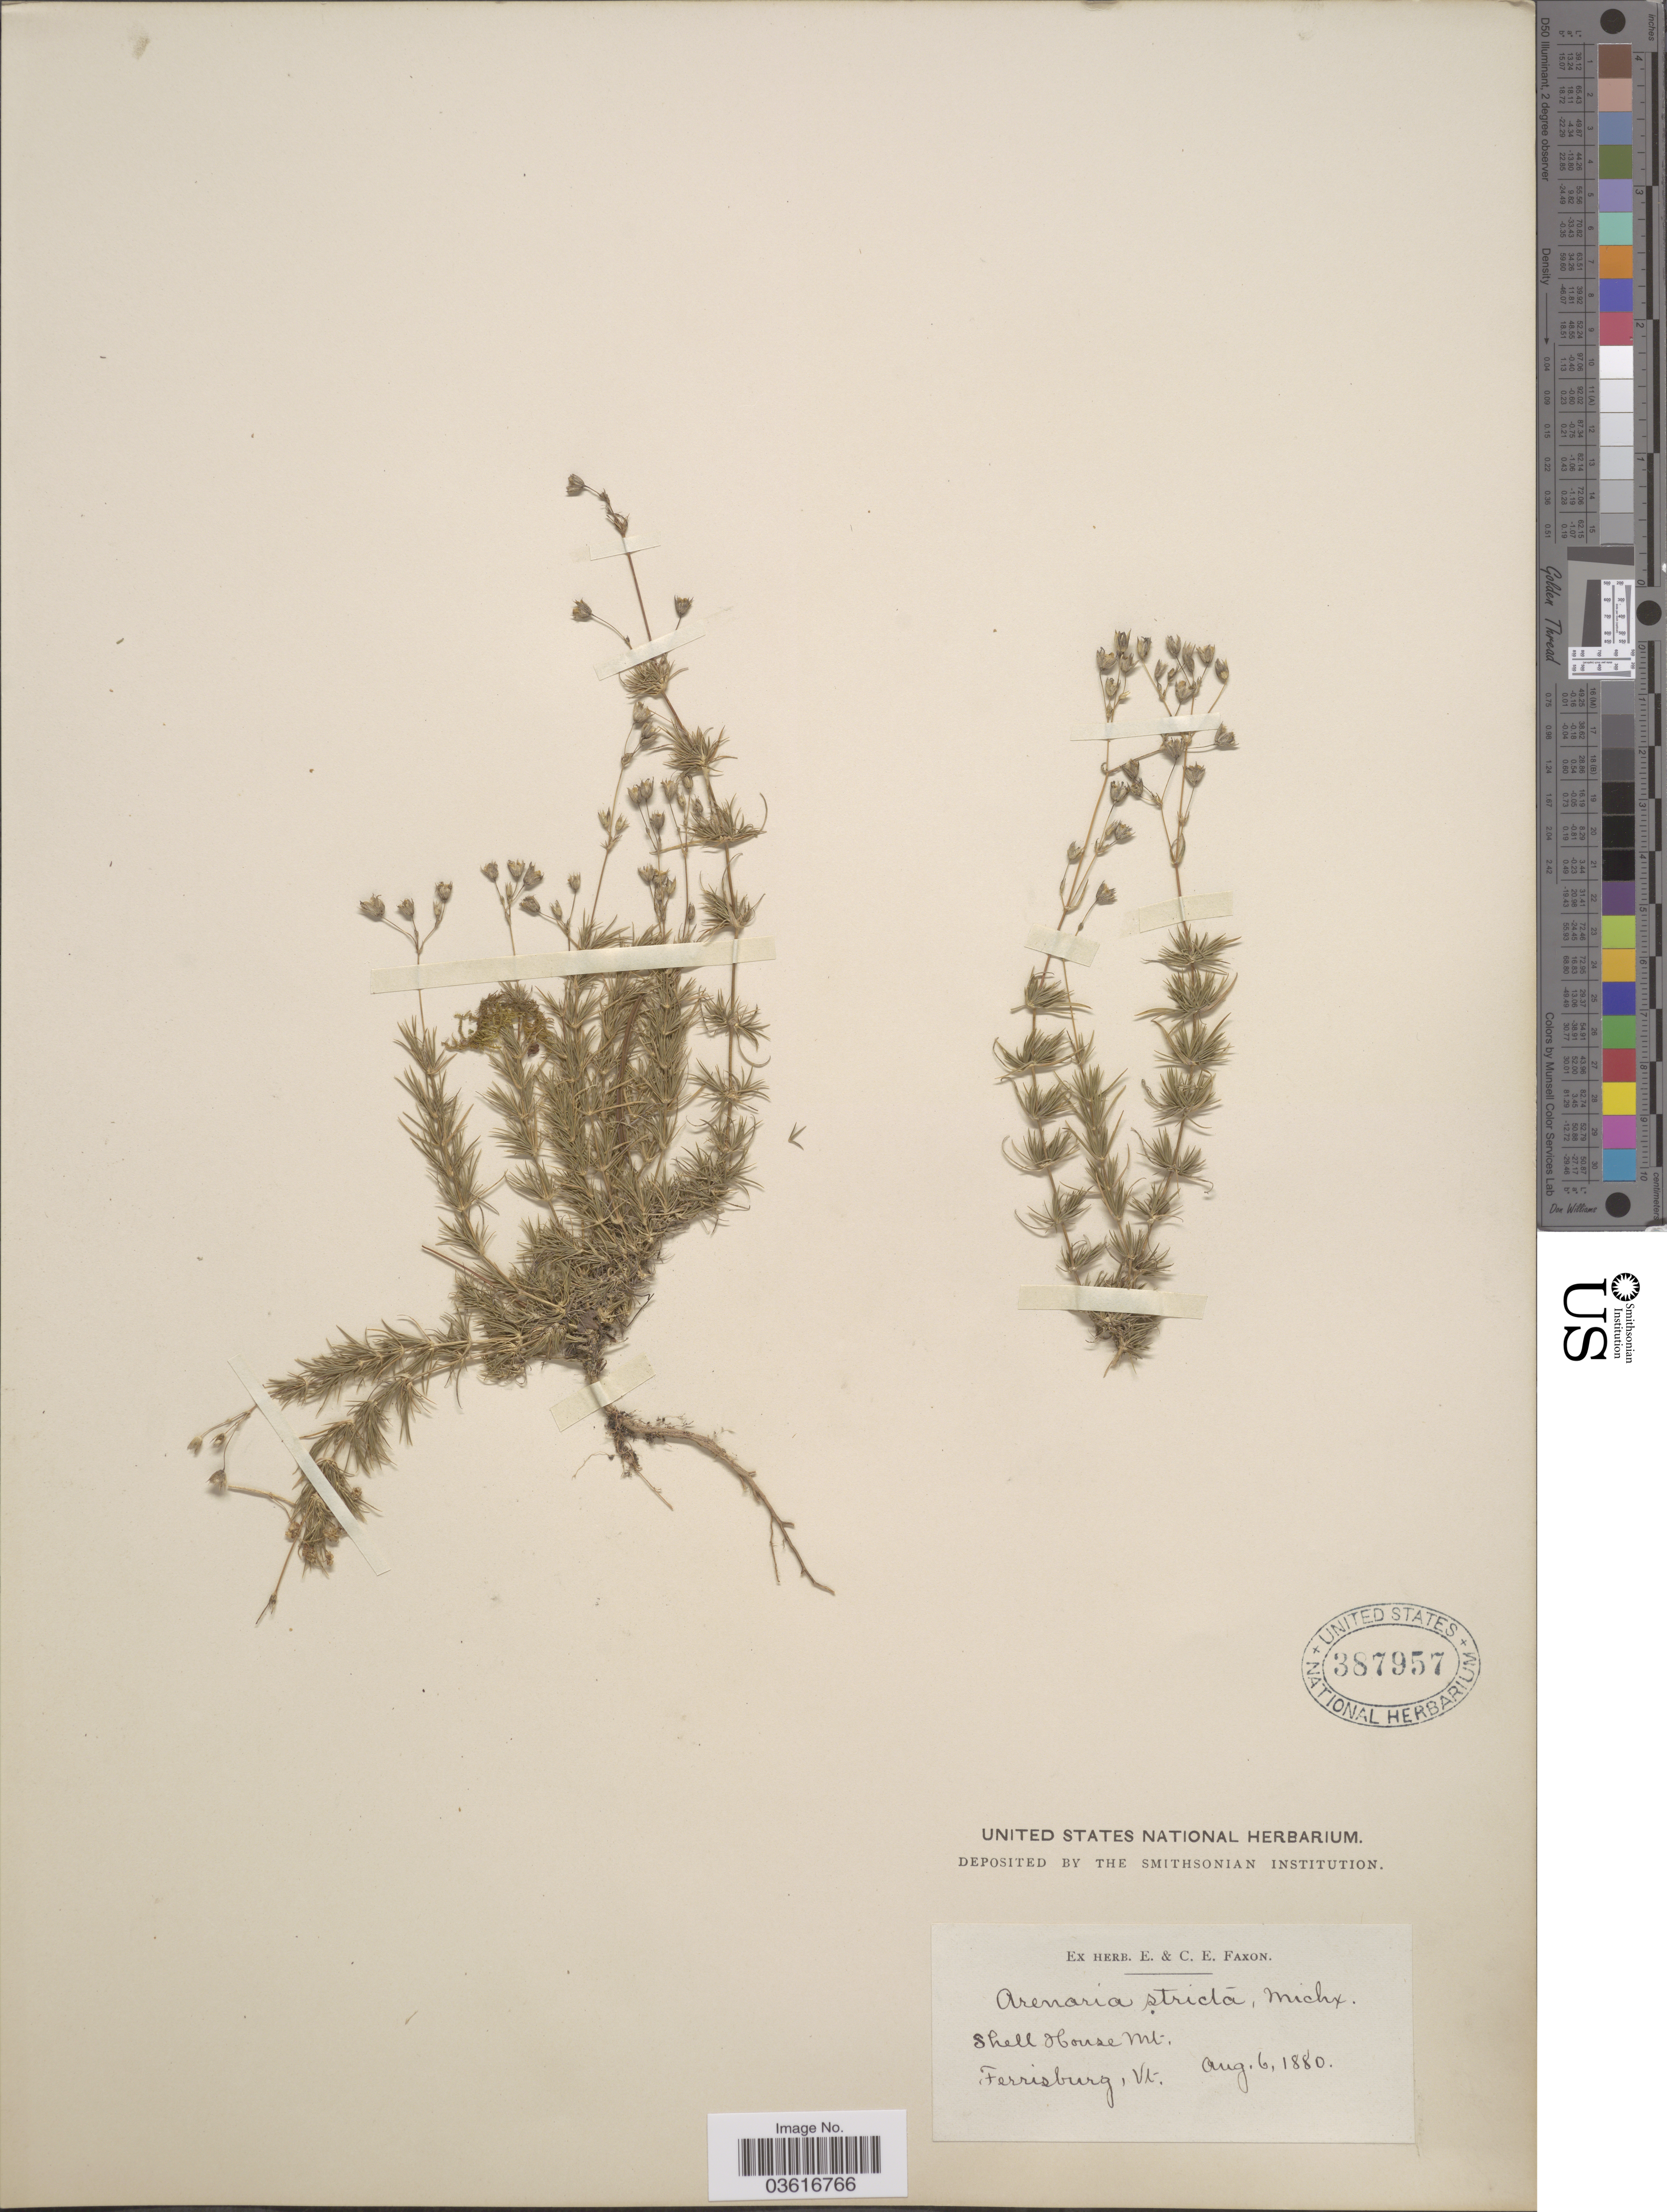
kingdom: Plantae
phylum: Tracheophyta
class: Magnoliopsida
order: Caryophyllales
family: Caryophyllaceae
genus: Minuartia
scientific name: Minuartia stricta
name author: (Sw.) Hiern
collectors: ex herb. E. & C.E. Faxon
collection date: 1880-08-06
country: United States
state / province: Vermont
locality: Shell House Mt. Ferrisburg.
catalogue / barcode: US 387957